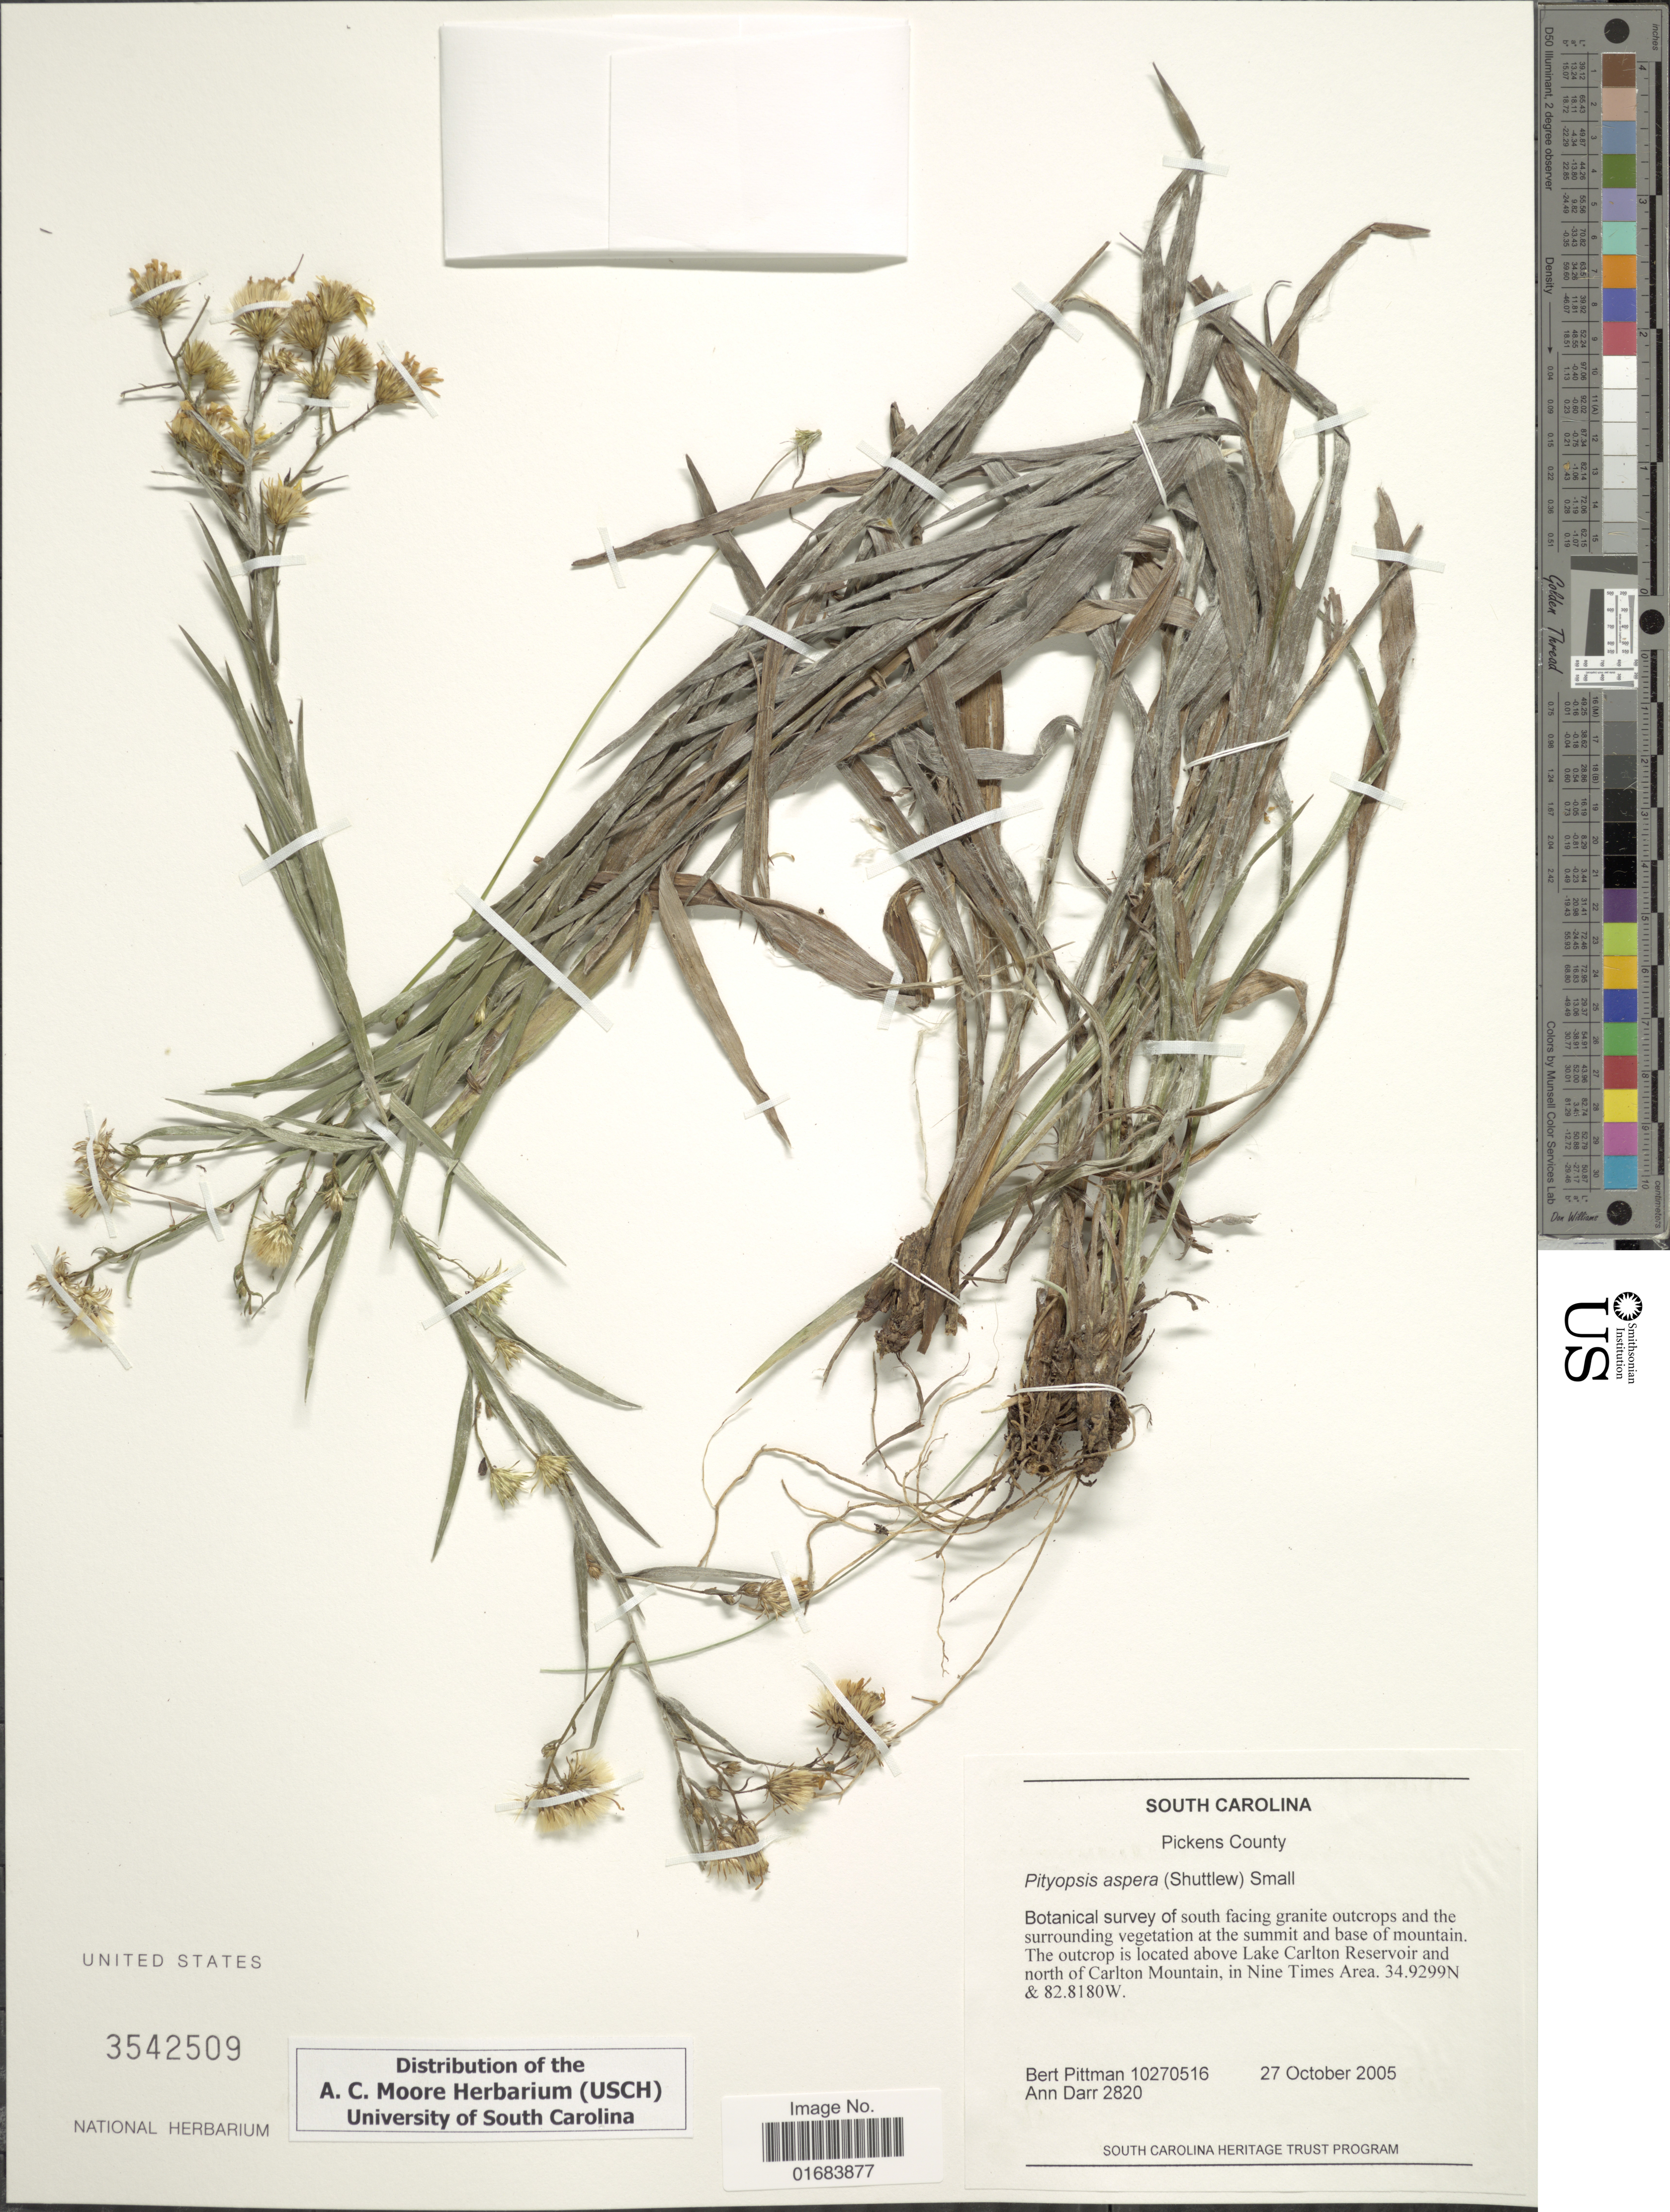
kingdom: Plantae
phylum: Tracheophyta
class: Magnoliopsida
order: Asterales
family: Asteraceae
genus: Pityopsis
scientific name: Pityopsis aspera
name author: (A. Gray) Small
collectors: B. Pittman & A. Darr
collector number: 2820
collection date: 2005-10-27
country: United States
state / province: South Carolina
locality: Above Lake Carloton Reservoir and north Carlton Mountain, in Nine Times Area.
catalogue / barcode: US 3542509